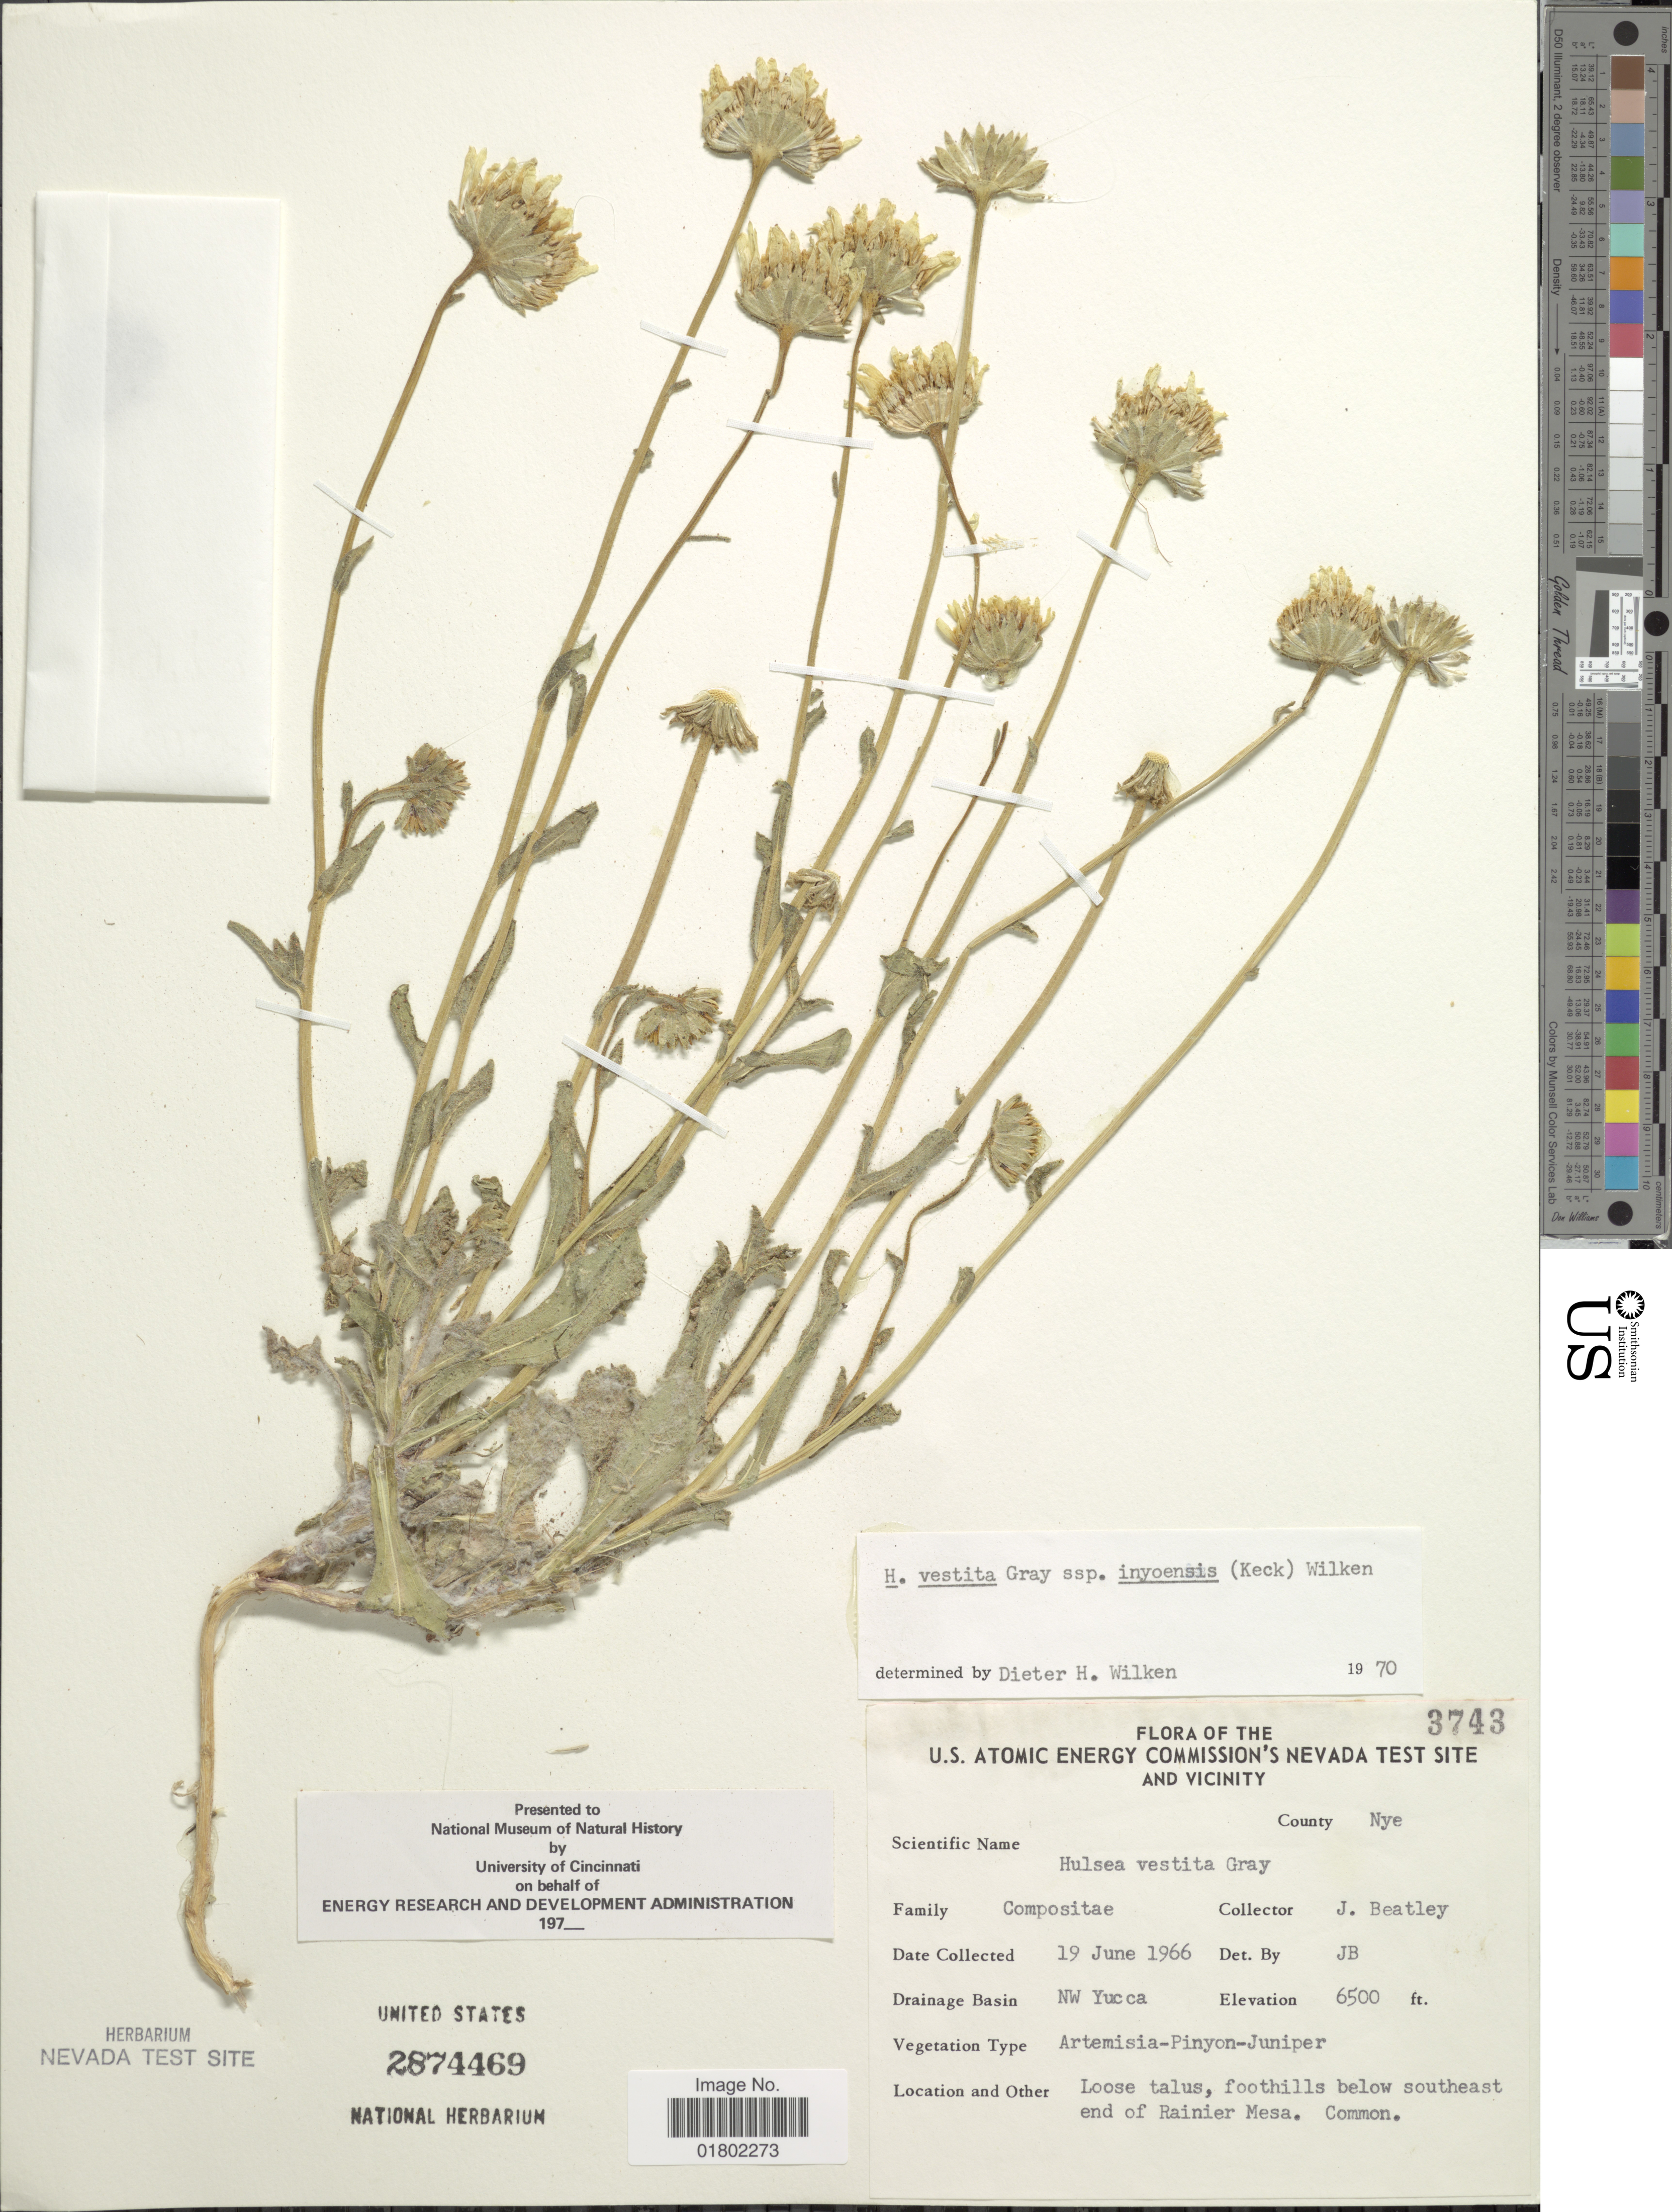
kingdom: Plantae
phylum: Tracheophyta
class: Magnoliopsida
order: Asterales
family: Asteraceae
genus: Hulsea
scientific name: Hulsea vestita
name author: A. Gray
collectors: J. C. Beatley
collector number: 3743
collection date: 1966-06-19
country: United States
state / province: Nevada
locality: U. S. Atomic Energy Commission's Nevada Test Site and Vicinity, County Nye, NW Yucca, below southeast end of Rainier Mesa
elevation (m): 1981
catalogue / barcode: US 2874469